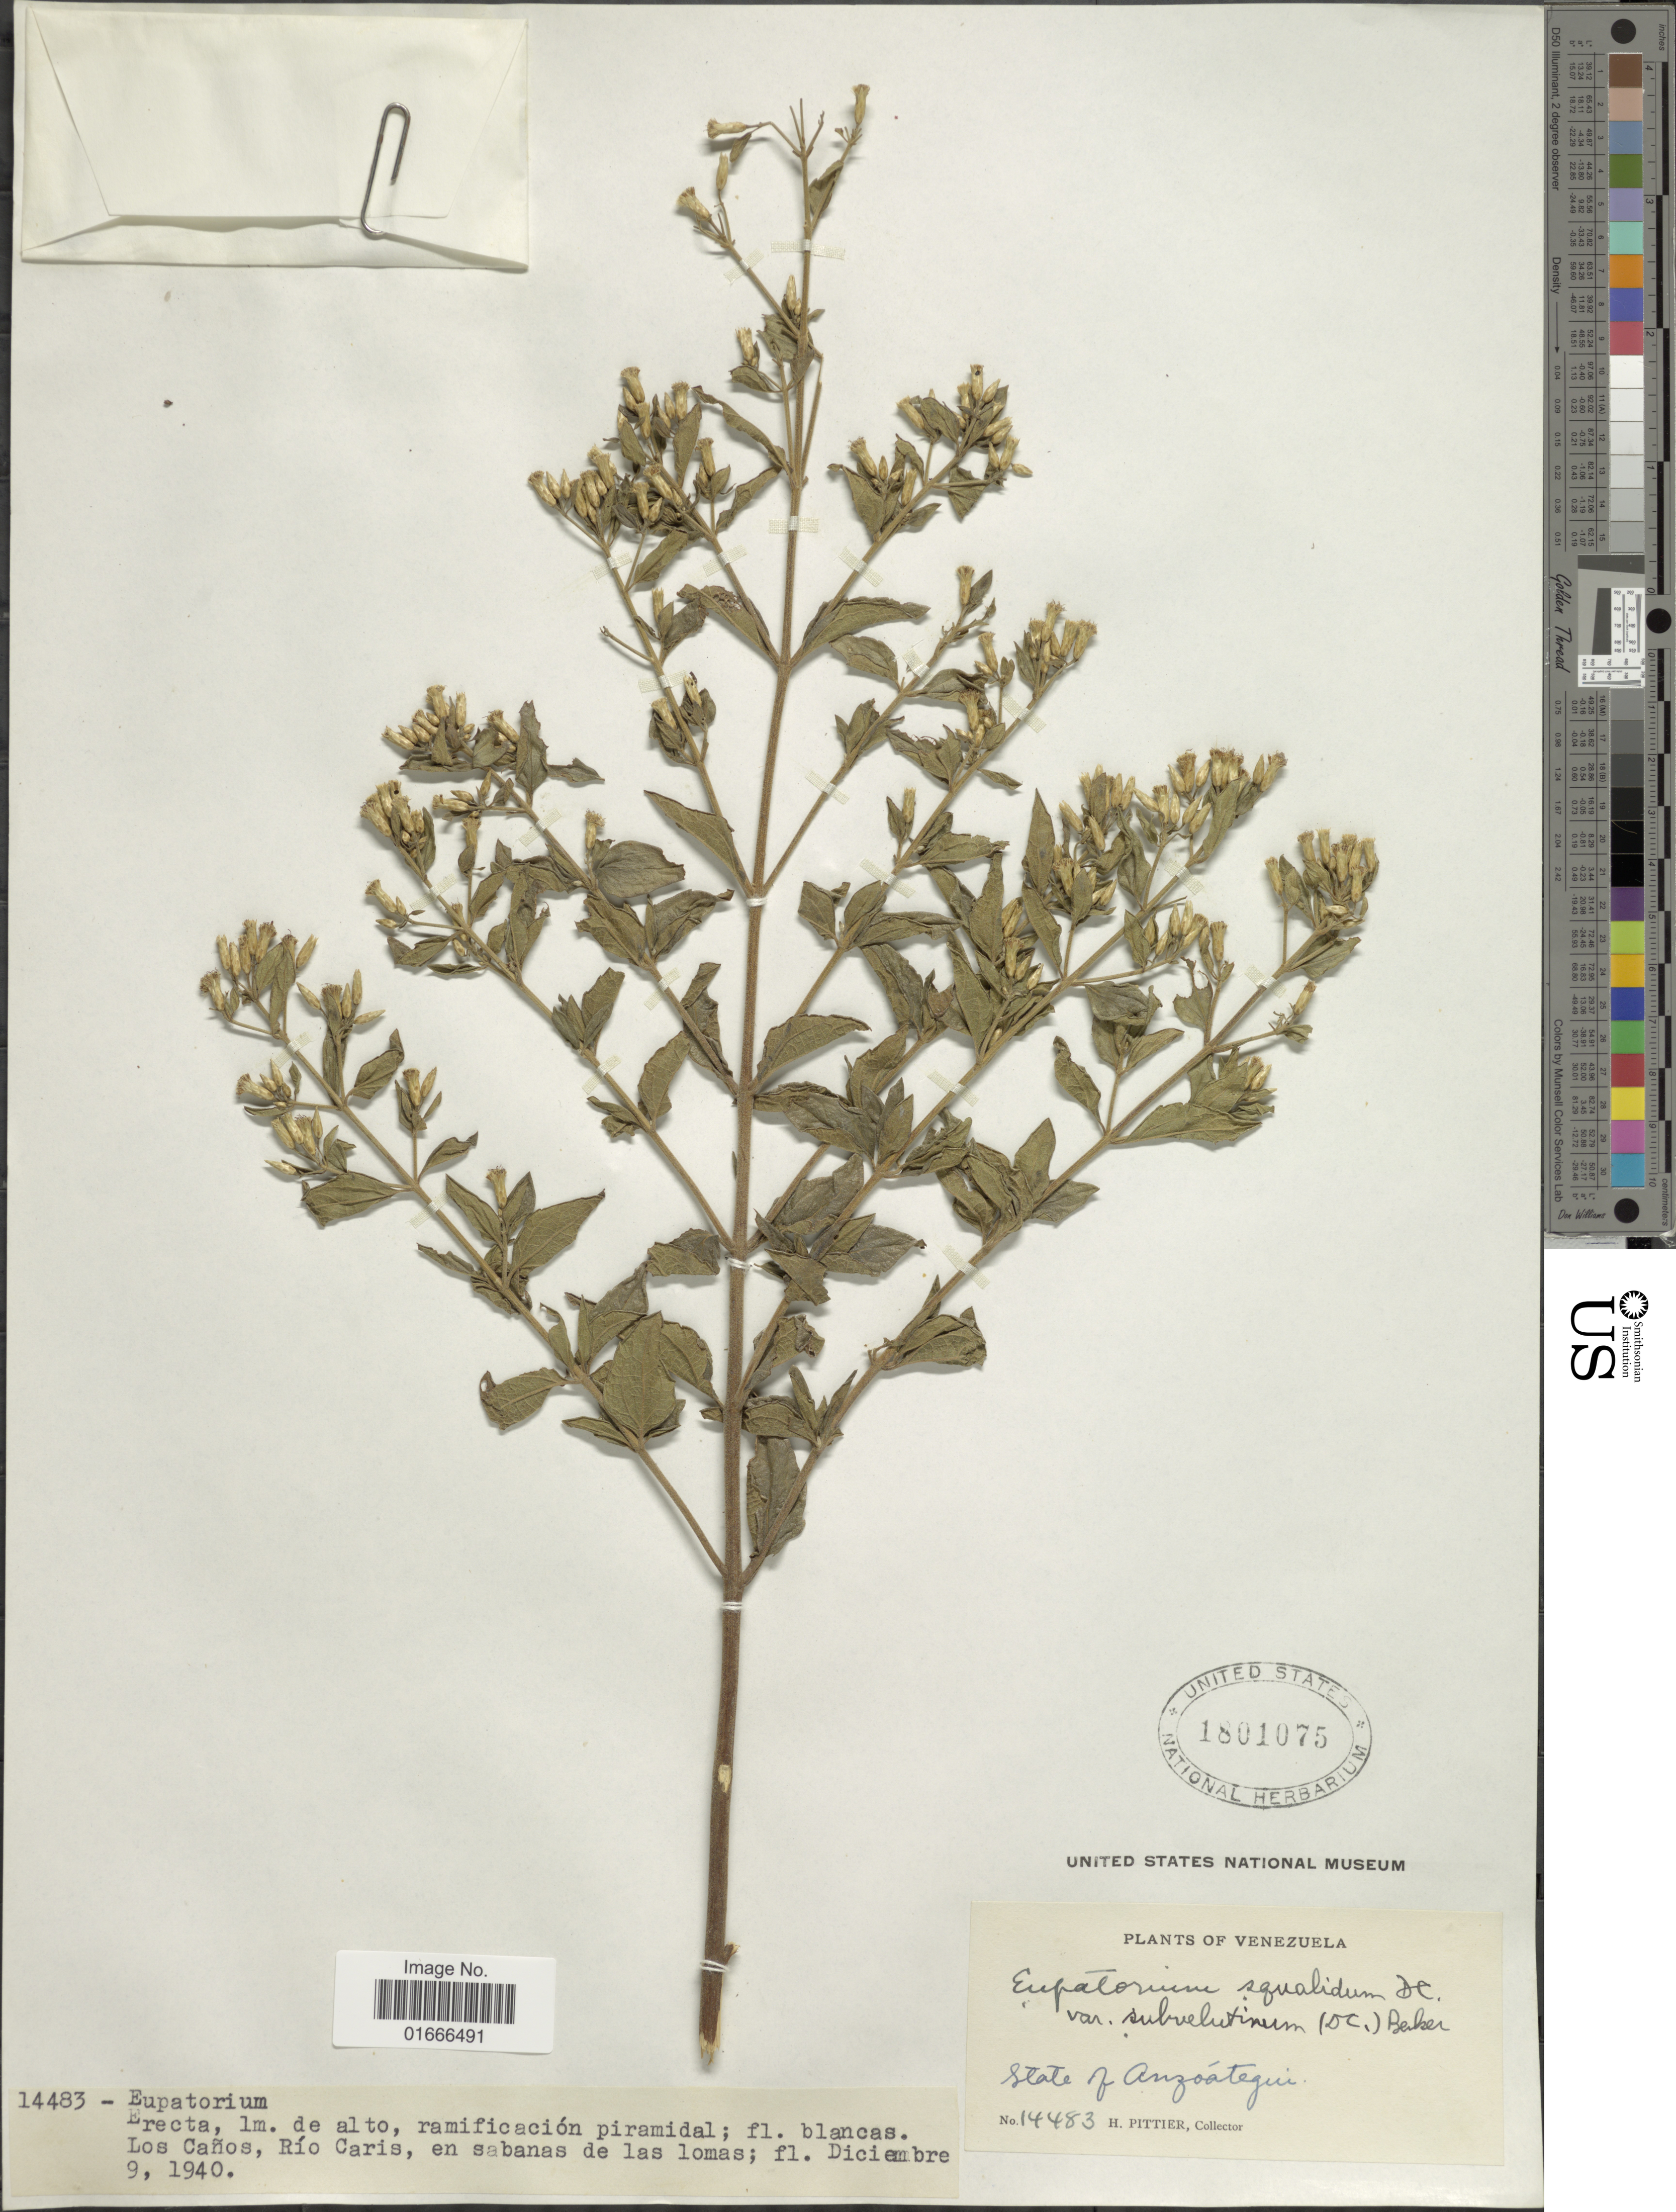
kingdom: Plantae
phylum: Tracheophyta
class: Magnoliopsida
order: Asterales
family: Asteraceae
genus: Chromolaena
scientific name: Chromolaena squalida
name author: (DC.) R.M. King & H. Rob.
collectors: H. F. Pittier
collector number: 14483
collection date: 1940-12-09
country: Venezuela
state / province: Anzoategui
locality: Los Canos, Rio Caris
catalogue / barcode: US 1801075